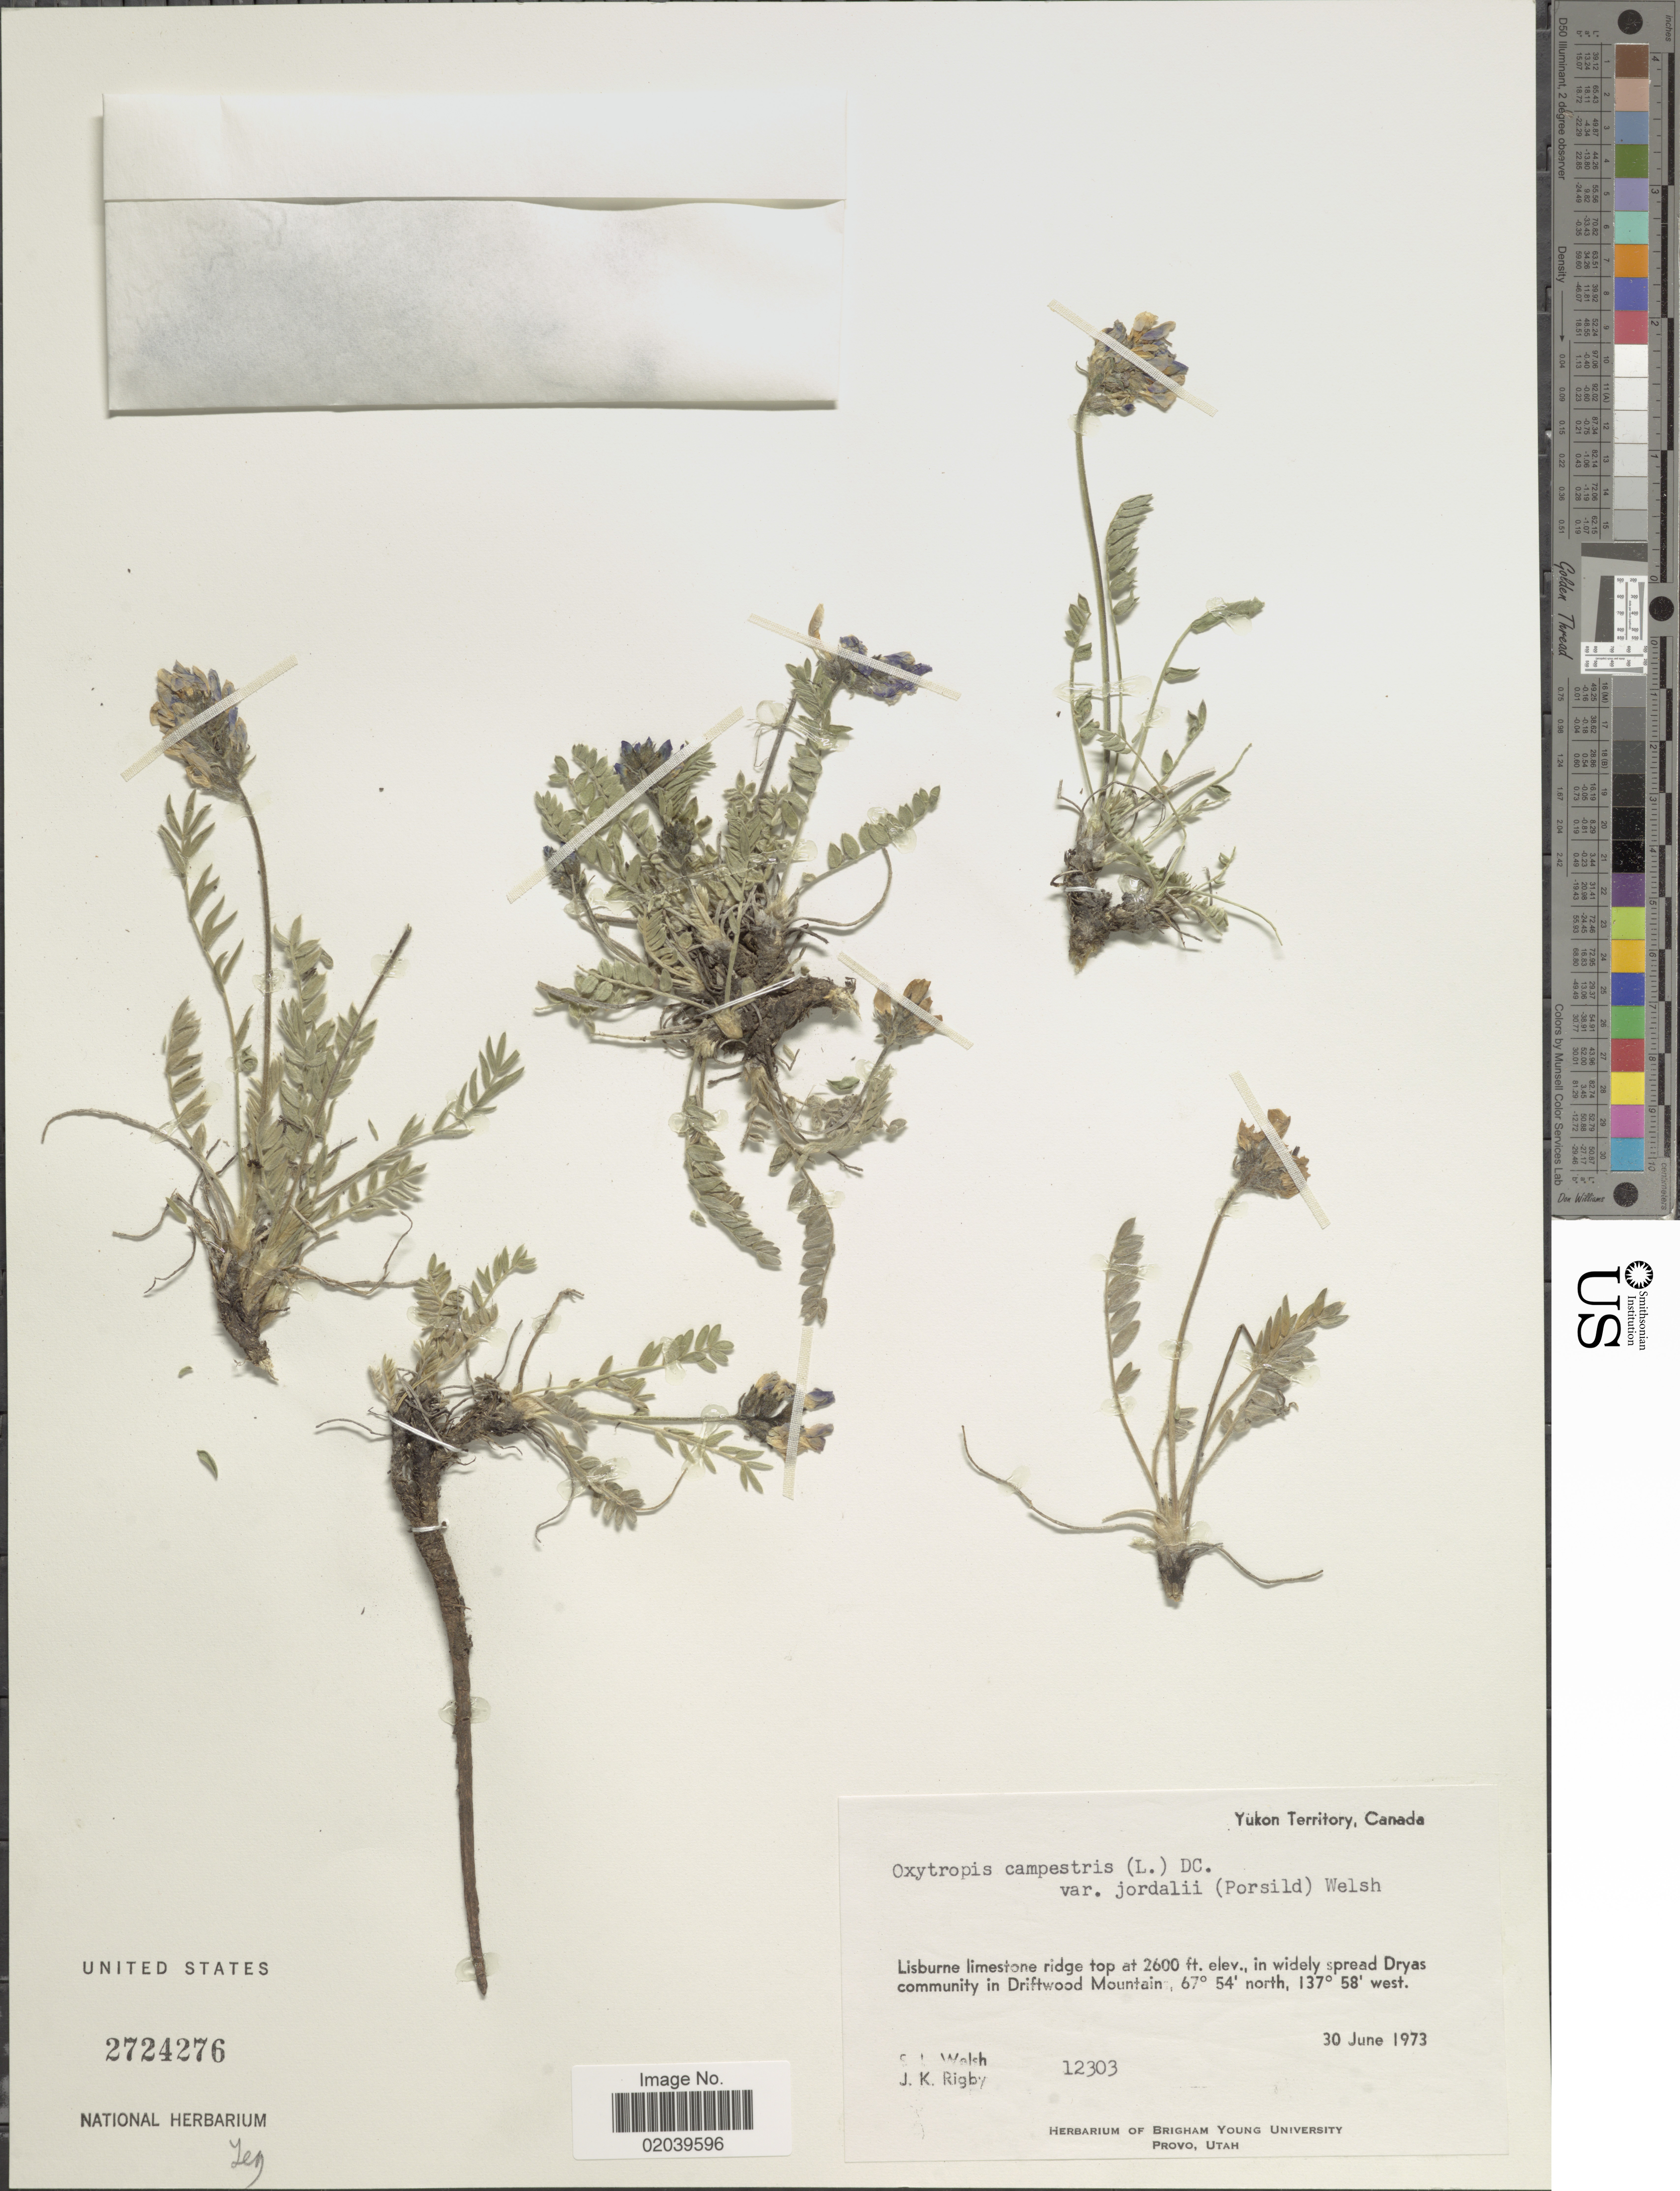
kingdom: Plantae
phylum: Tracheophyta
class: Magnoliopsida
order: Fabales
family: Fabaceae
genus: Oxytropis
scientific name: Oxytropis campestris var. jordalii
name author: (A.E. Porsild) S.L. Welsh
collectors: S. Welsh & J. Rigby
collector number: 12303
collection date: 1973-06-30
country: Canada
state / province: Yukon Territory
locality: Yukon Territory, Canada, Lisburne limestone ridge top, in widely spread Dryas community in Driftwood Mountain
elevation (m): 792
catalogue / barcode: US 2724276